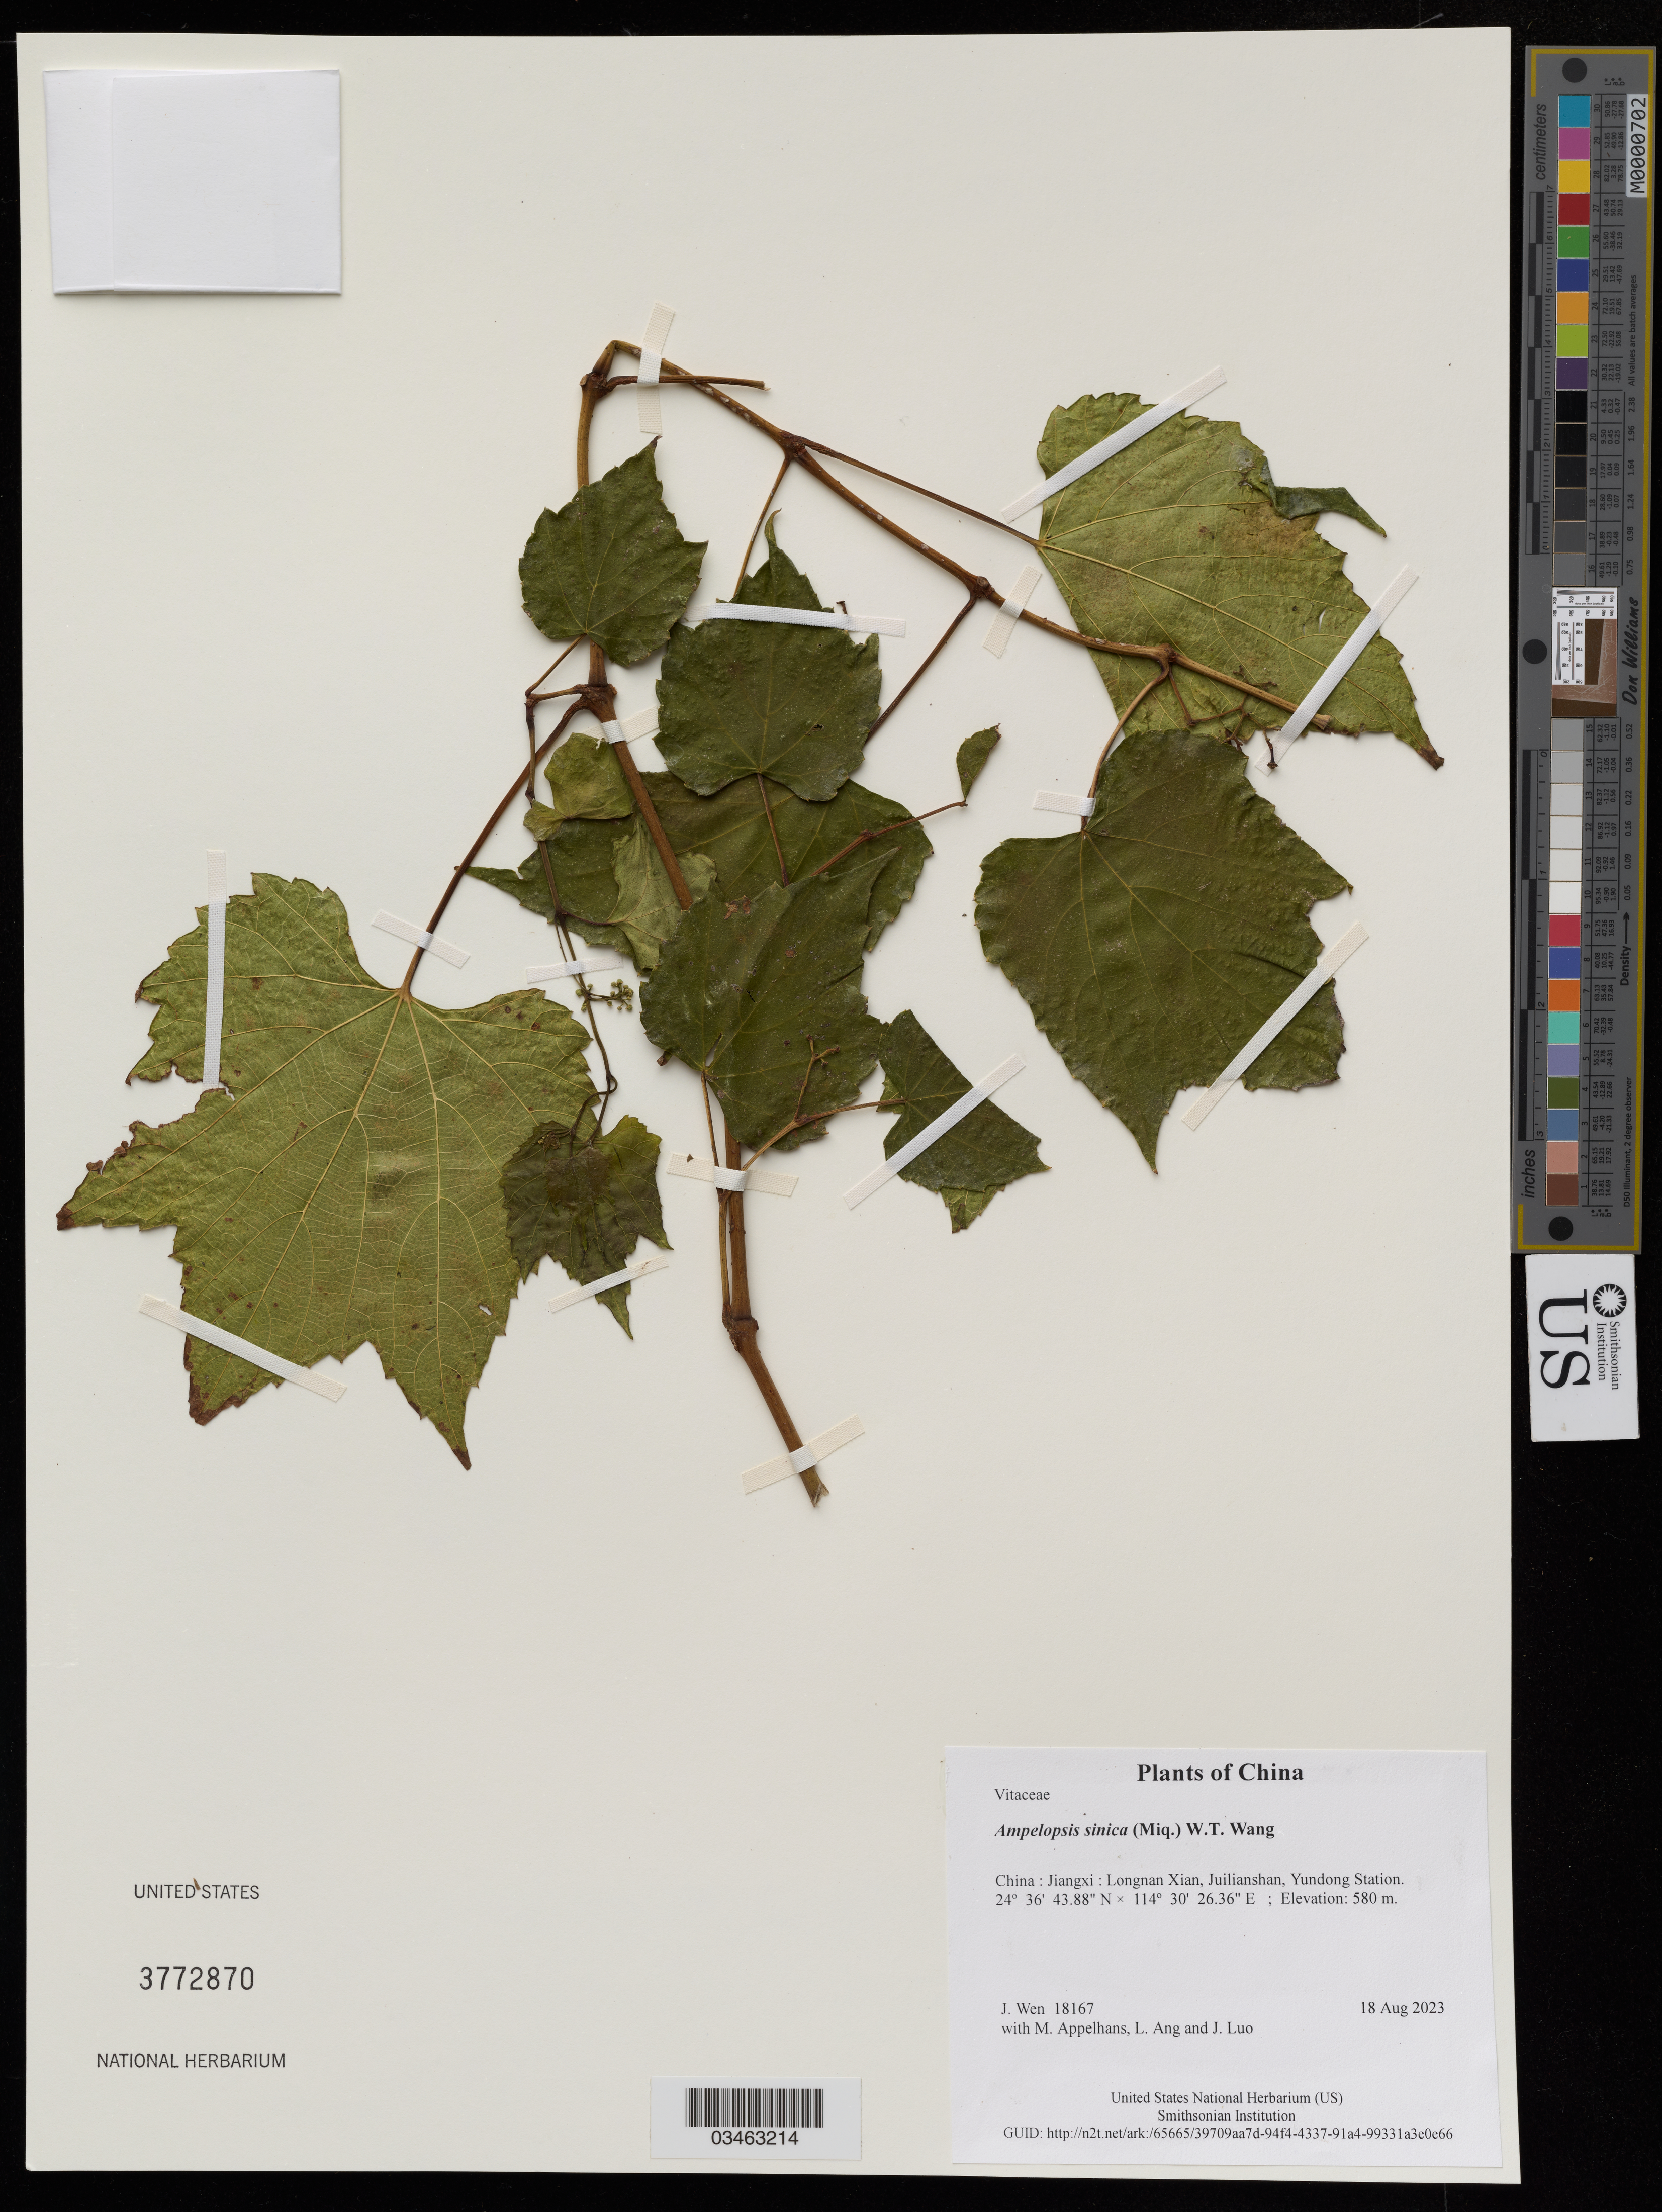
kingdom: Plantae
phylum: Tracheophyta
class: Magnoliopsida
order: Vitales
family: Vitaceae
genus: Ampelopsis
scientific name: Ampelopsis sinica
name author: (Miq.) W.T. Wang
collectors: J. Wen, M. Appelhans, L. Ang & J. Luo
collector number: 18167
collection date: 2023-08-18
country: China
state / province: Jiangxi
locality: Longnan Xian, Juilianshan, Yundong Station.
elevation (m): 580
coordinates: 24.612189 N, 114.507322 E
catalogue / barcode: US 3772870